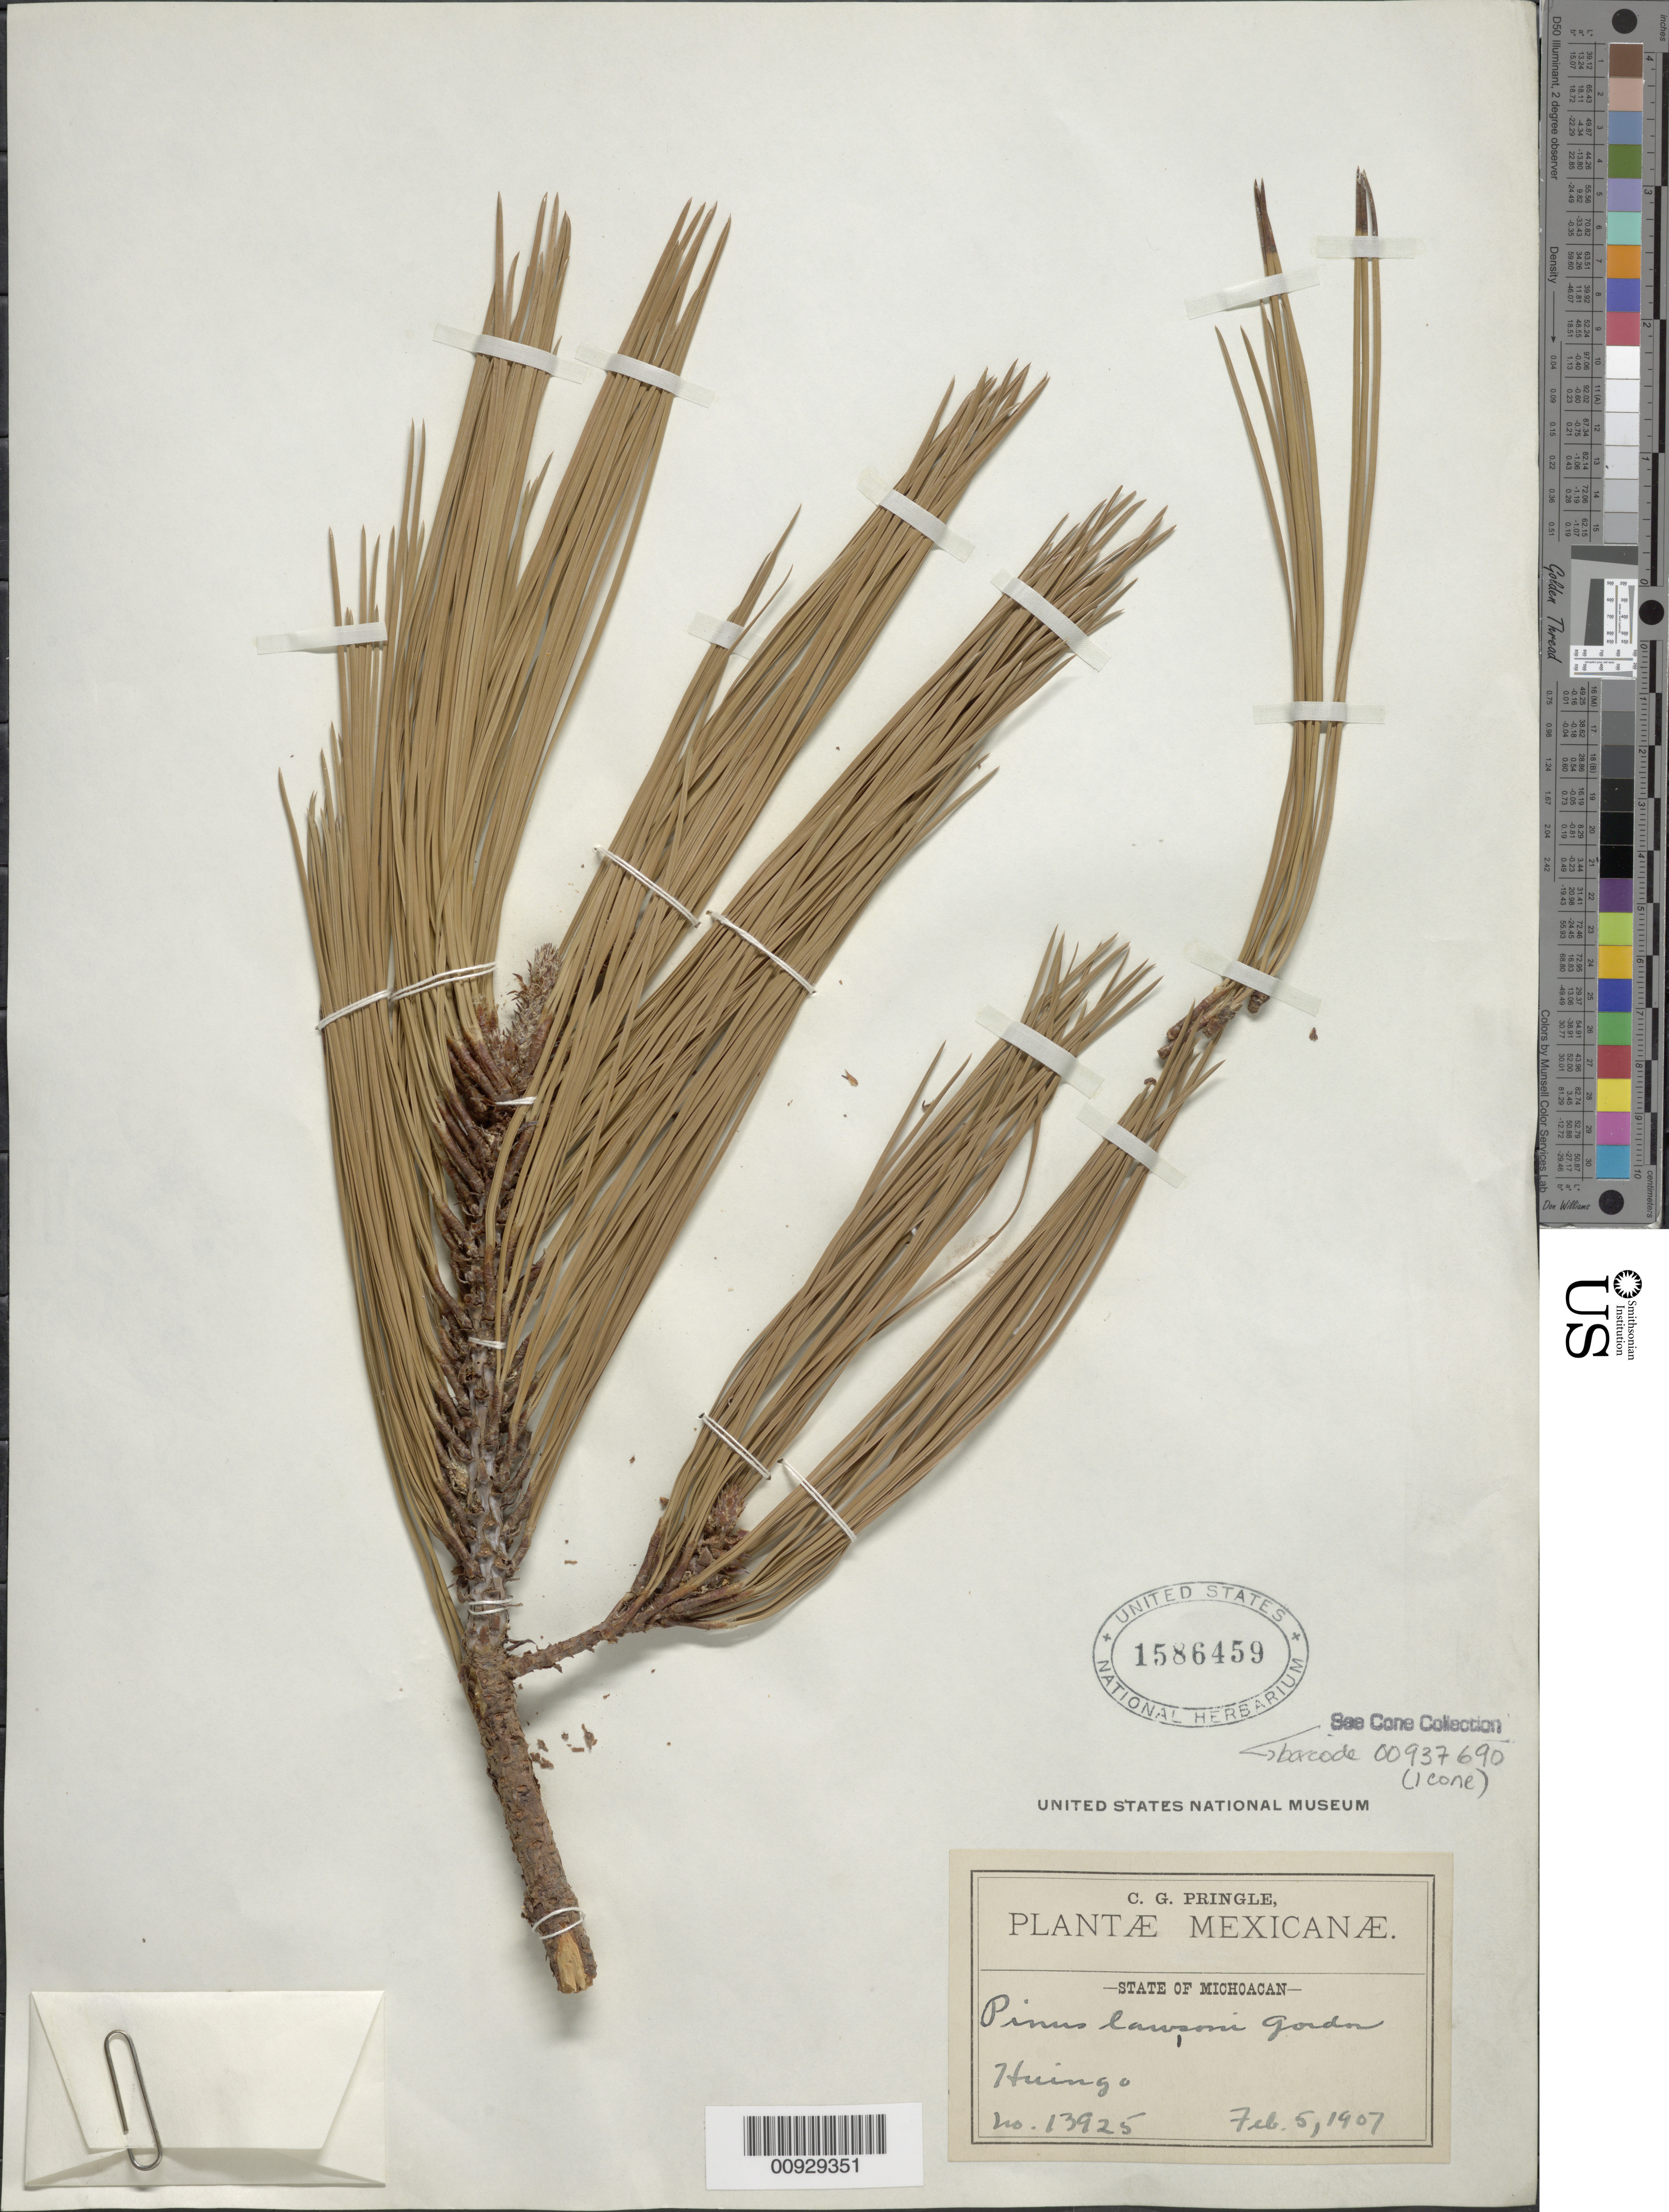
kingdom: Plantae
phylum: Tracheophyta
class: Pinopsida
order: Pinales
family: Pinaceae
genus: Pinus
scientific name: Pinus lawsonii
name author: Roezl ex Gordon & Glend.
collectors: C. G. Pringle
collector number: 13925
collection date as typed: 05 Feb 1907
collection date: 1907-02-05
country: Mexico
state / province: Michoacán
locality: Huingo.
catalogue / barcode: US 1586459